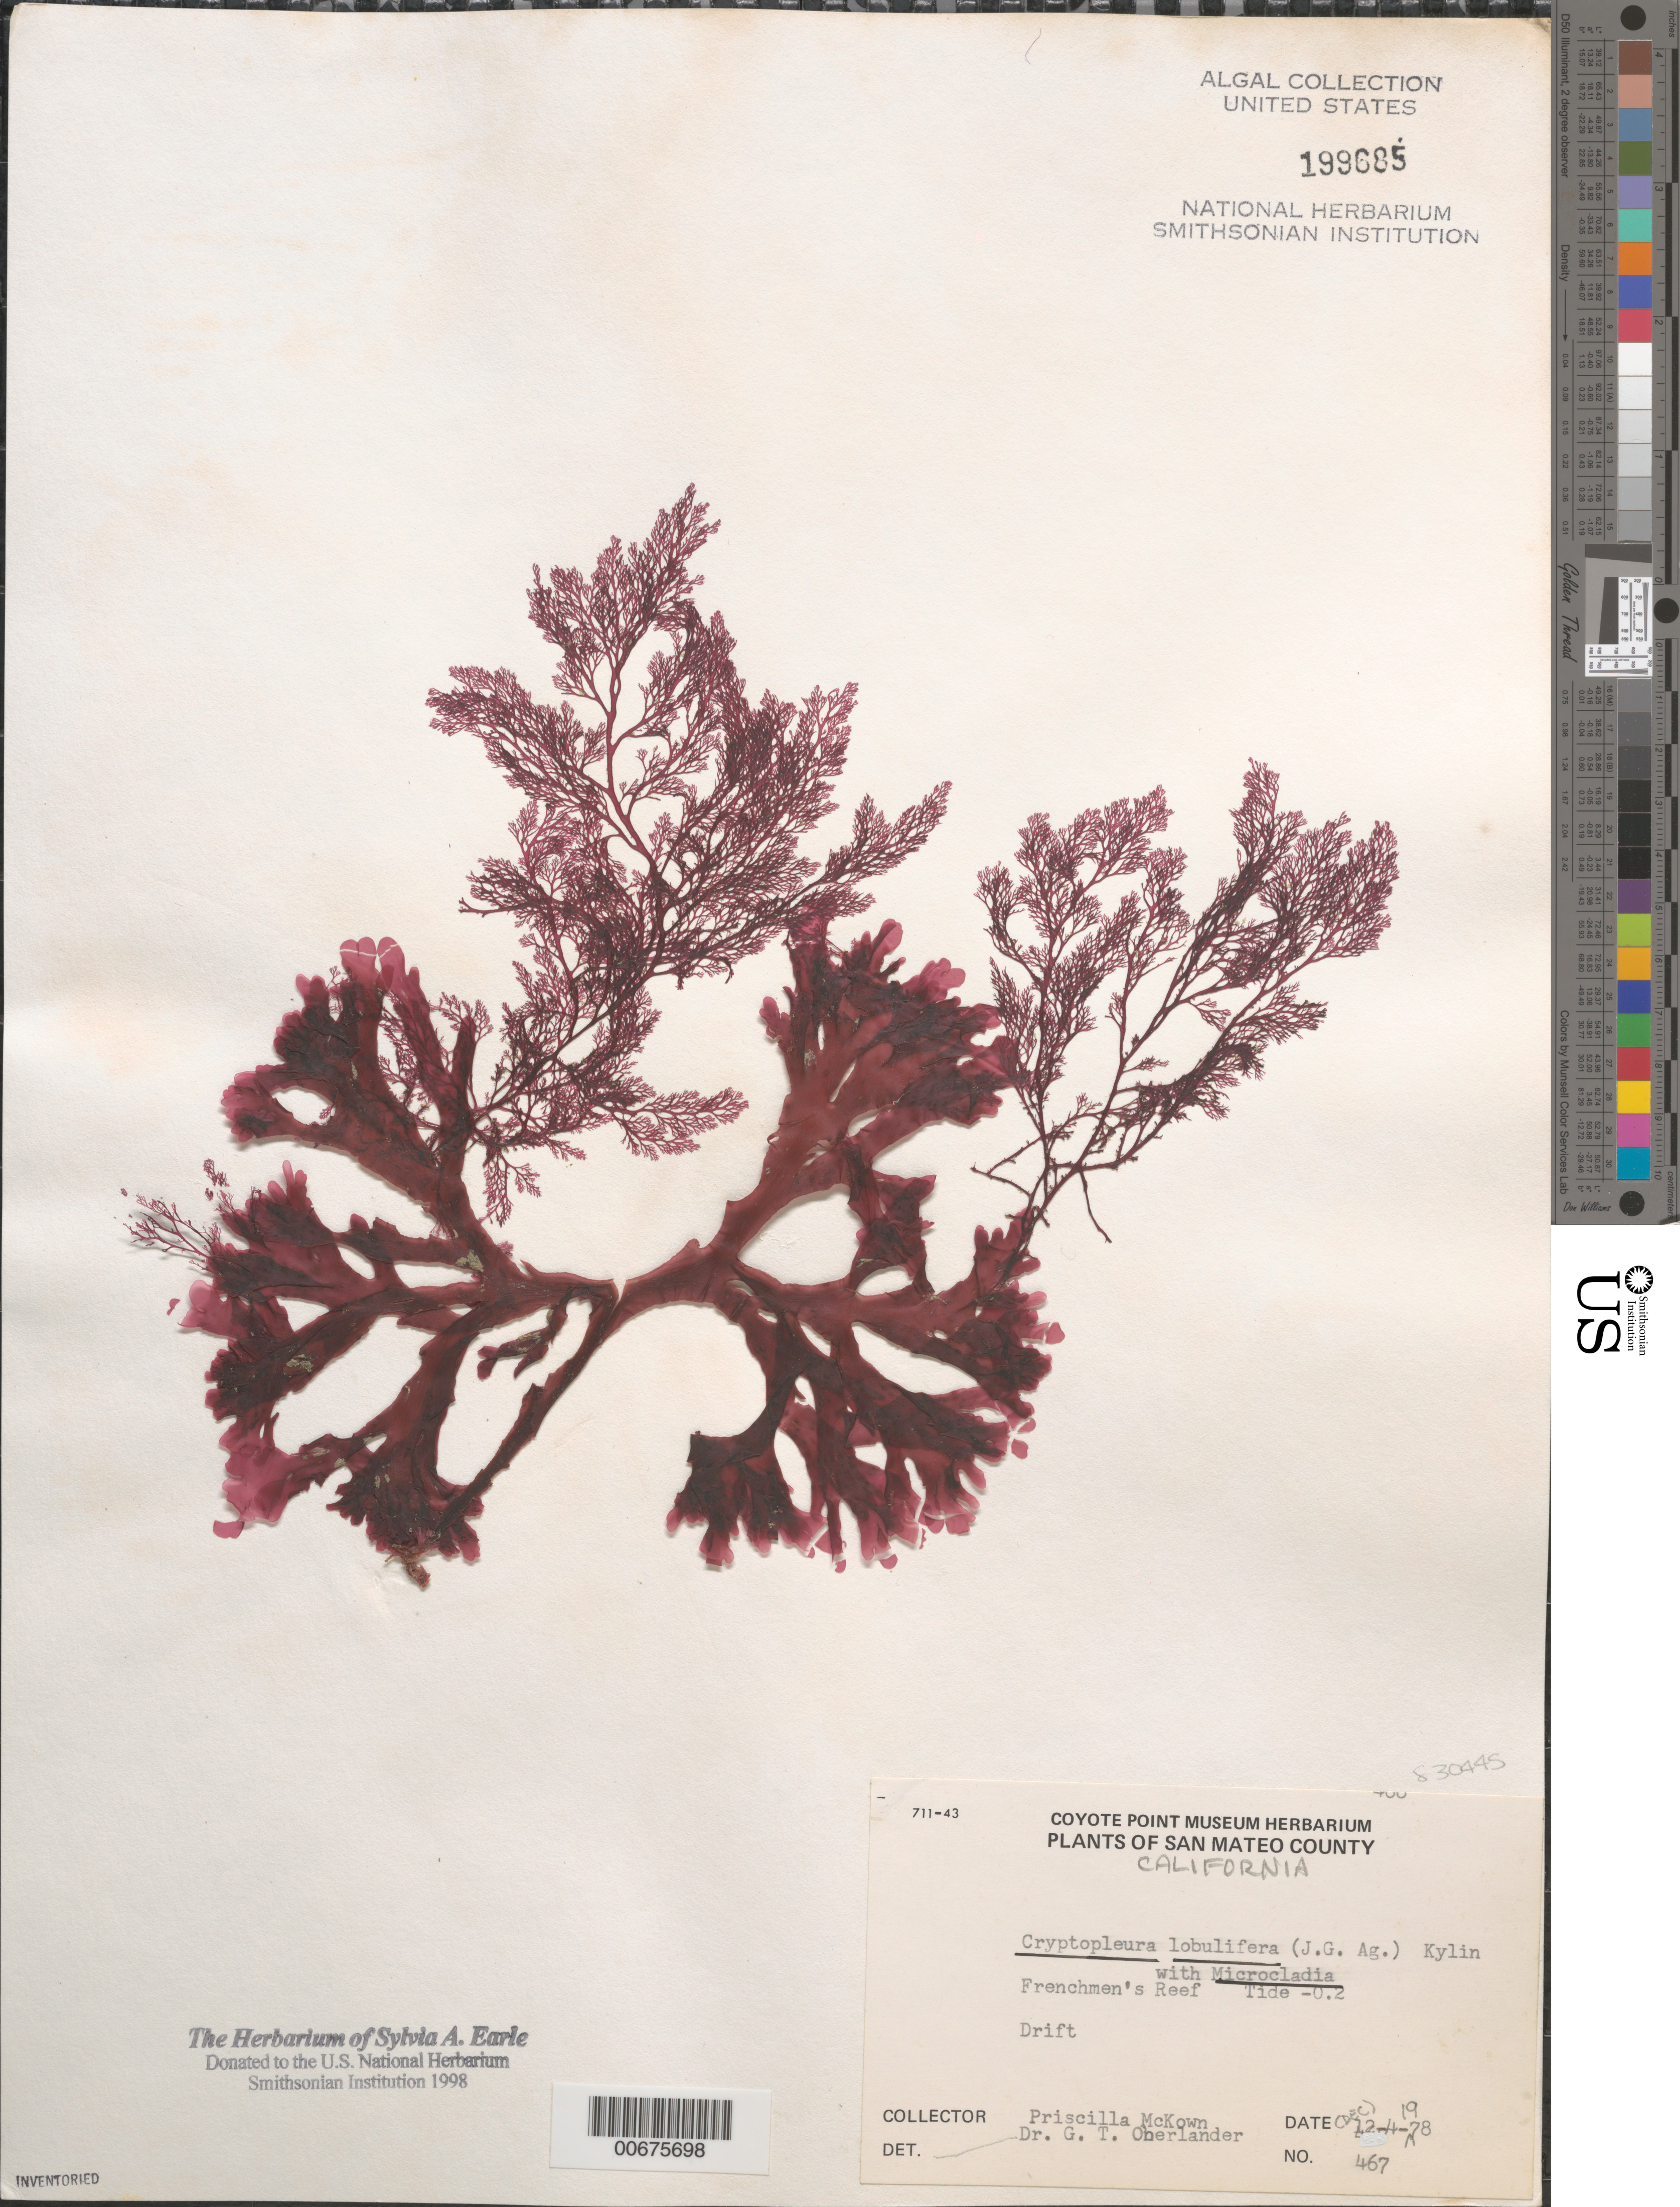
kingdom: Plantae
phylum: Rhodophyta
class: Florideophyceae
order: Ceramiales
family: Delesseriaceae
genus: Cryptopleura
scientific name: Cryptopleura lobulifera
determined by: Oberlander, G. T.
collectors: P. McKown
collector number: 467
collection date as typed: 04 Dec 1978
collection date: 1978-12-04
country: United States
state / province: California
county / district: San Mateo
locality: Frenchmen's Reef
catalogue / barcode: US 199685